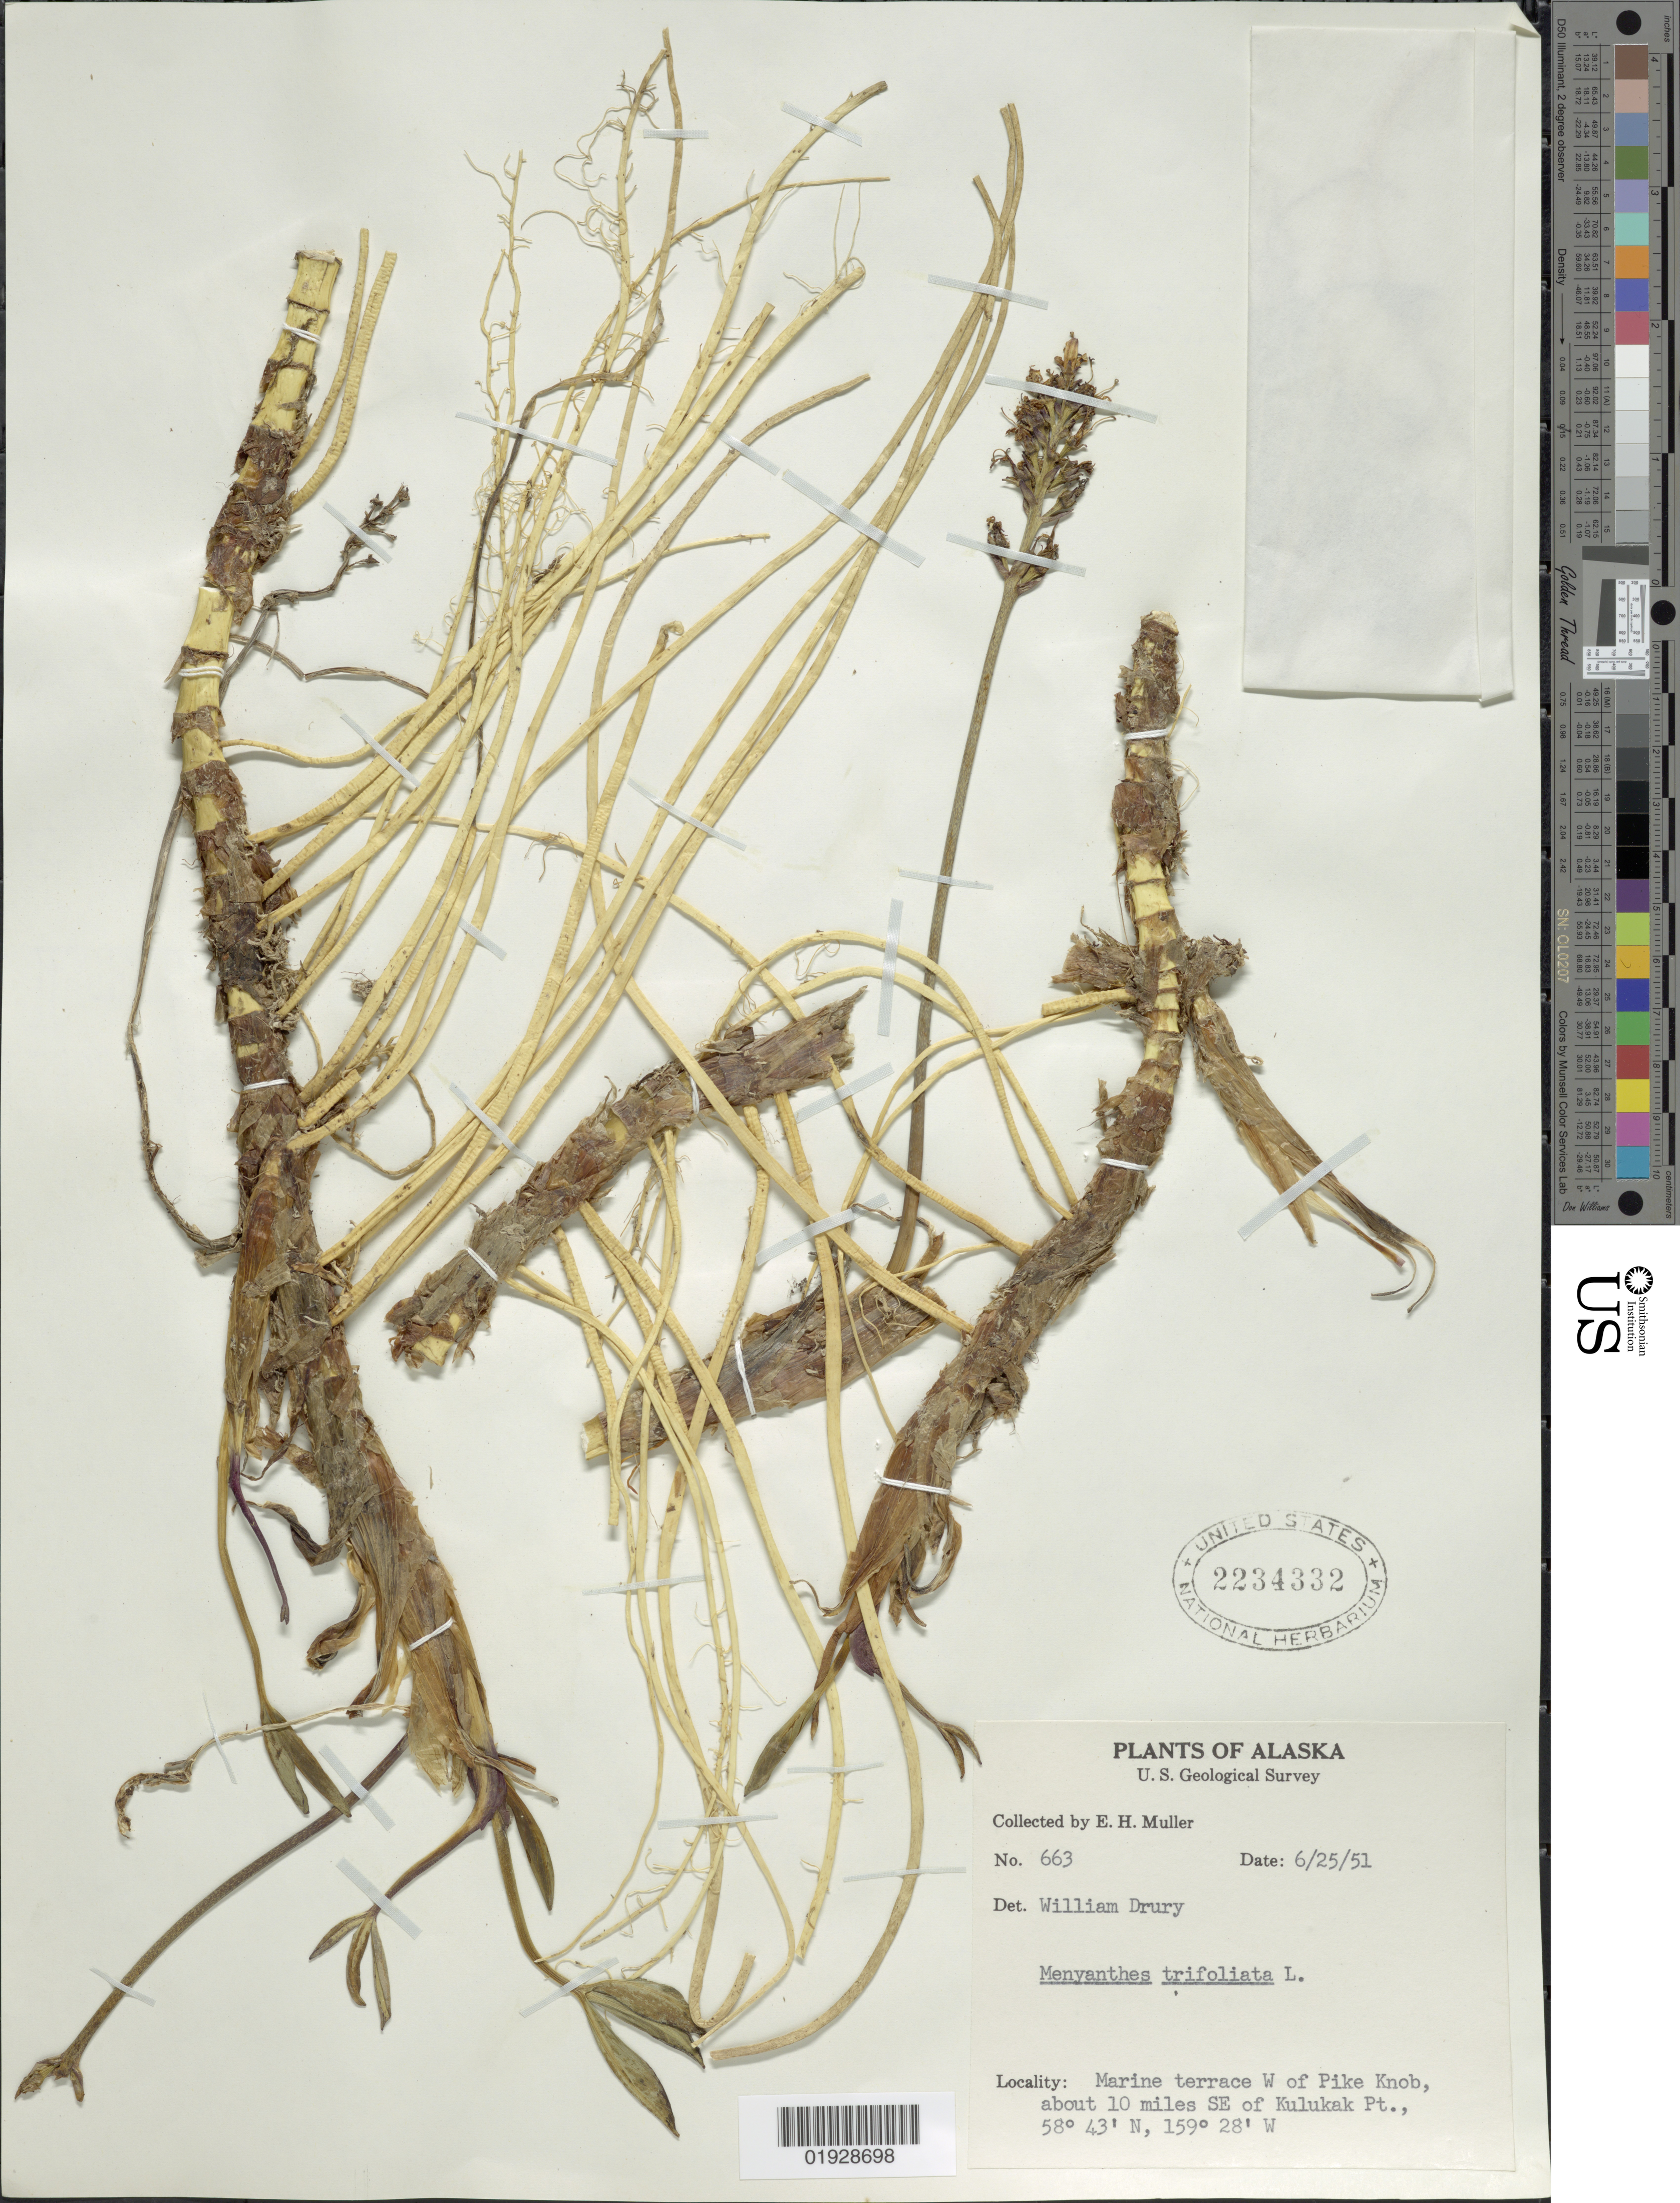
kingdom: Plantae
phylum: Tracheophyta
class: Magnoliopsida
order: Asterales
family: Menyanthaceae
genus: Menyanthes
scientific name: Menyanthes trifoliata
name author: L.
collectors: E. H. Muller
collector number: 663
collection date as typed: Transcribed d/m/y: 25/6/51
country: United States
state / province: Alaska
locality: Marine terrace W of Pike Knob, about 10 miles SE of Kulukak Pt.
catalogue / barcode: US 2234332